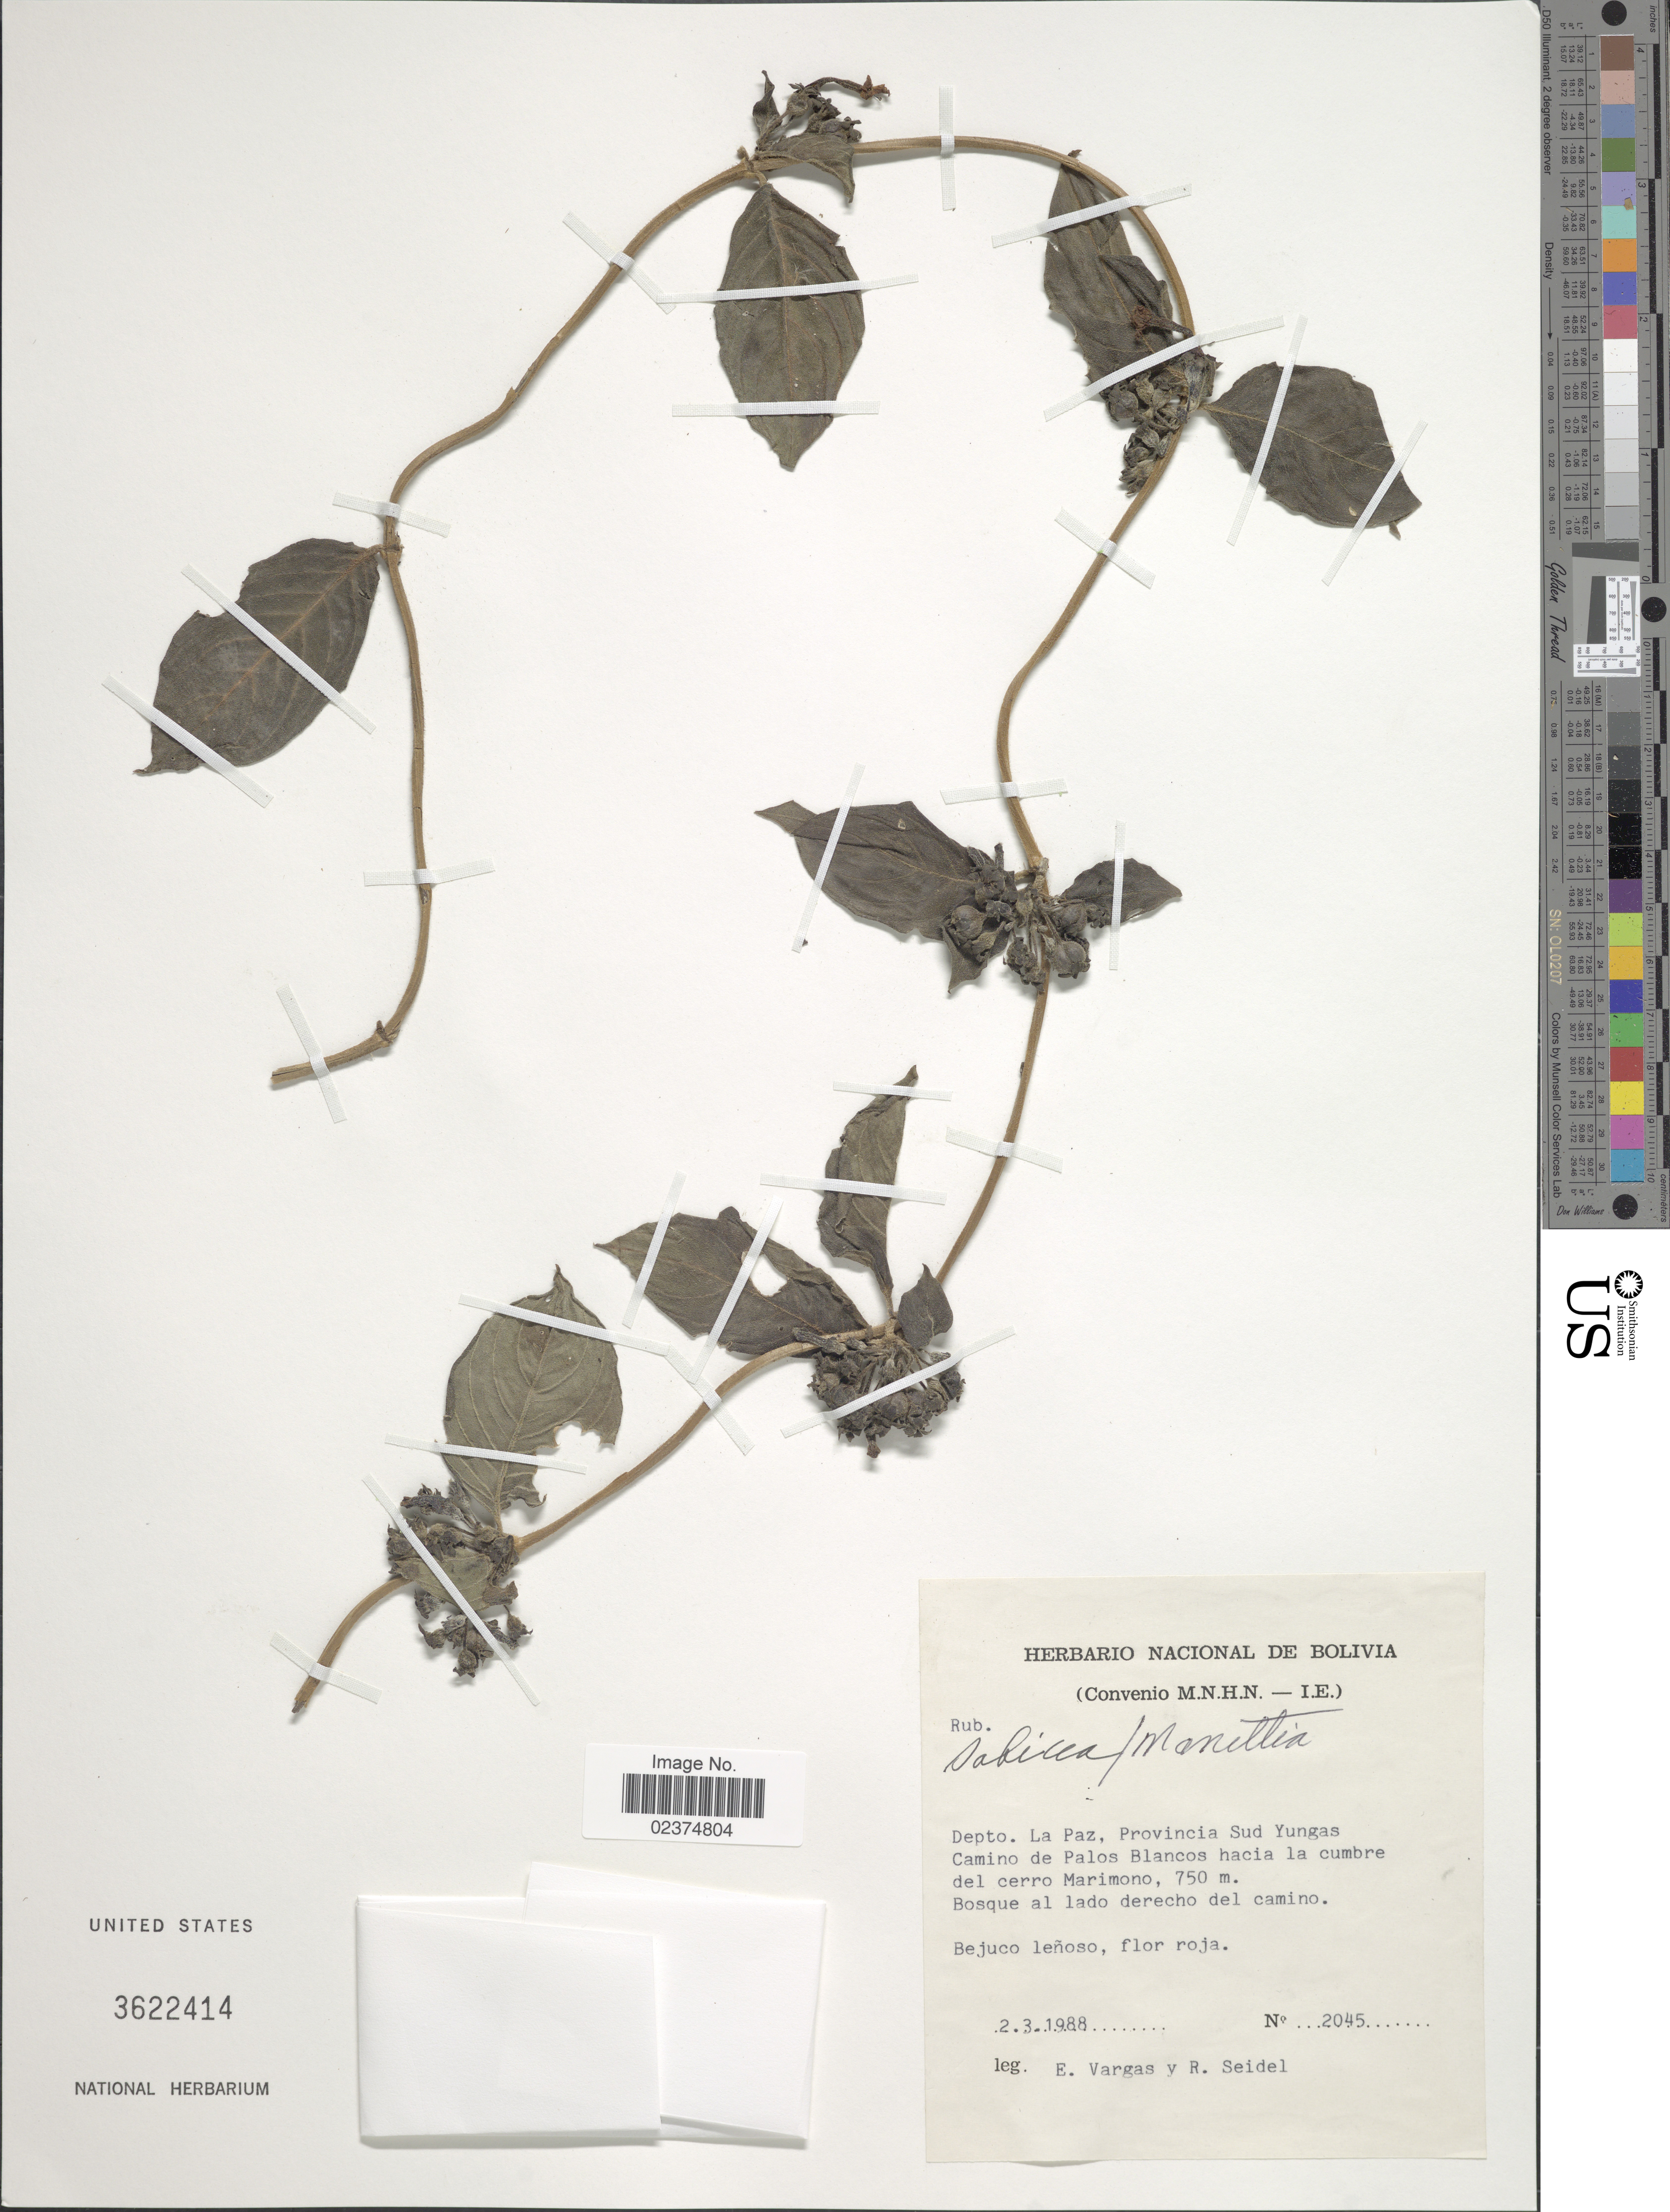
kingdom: Plantae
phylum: Tracheophyta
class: Magnoliopsida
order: Gentianales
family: Rubiaceae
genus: Sabicea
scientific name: Sabicea sp.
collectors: E. Vargas & R. Seidel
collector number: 2045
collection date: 1988-03-02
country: Bolivia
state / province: La Paz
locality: Depto. La Paz, Provincia Sud Yungas. Camino de Palos Blancos hacia la cumbre del cerro Marimono.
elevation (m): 750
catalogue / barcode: US 3622414